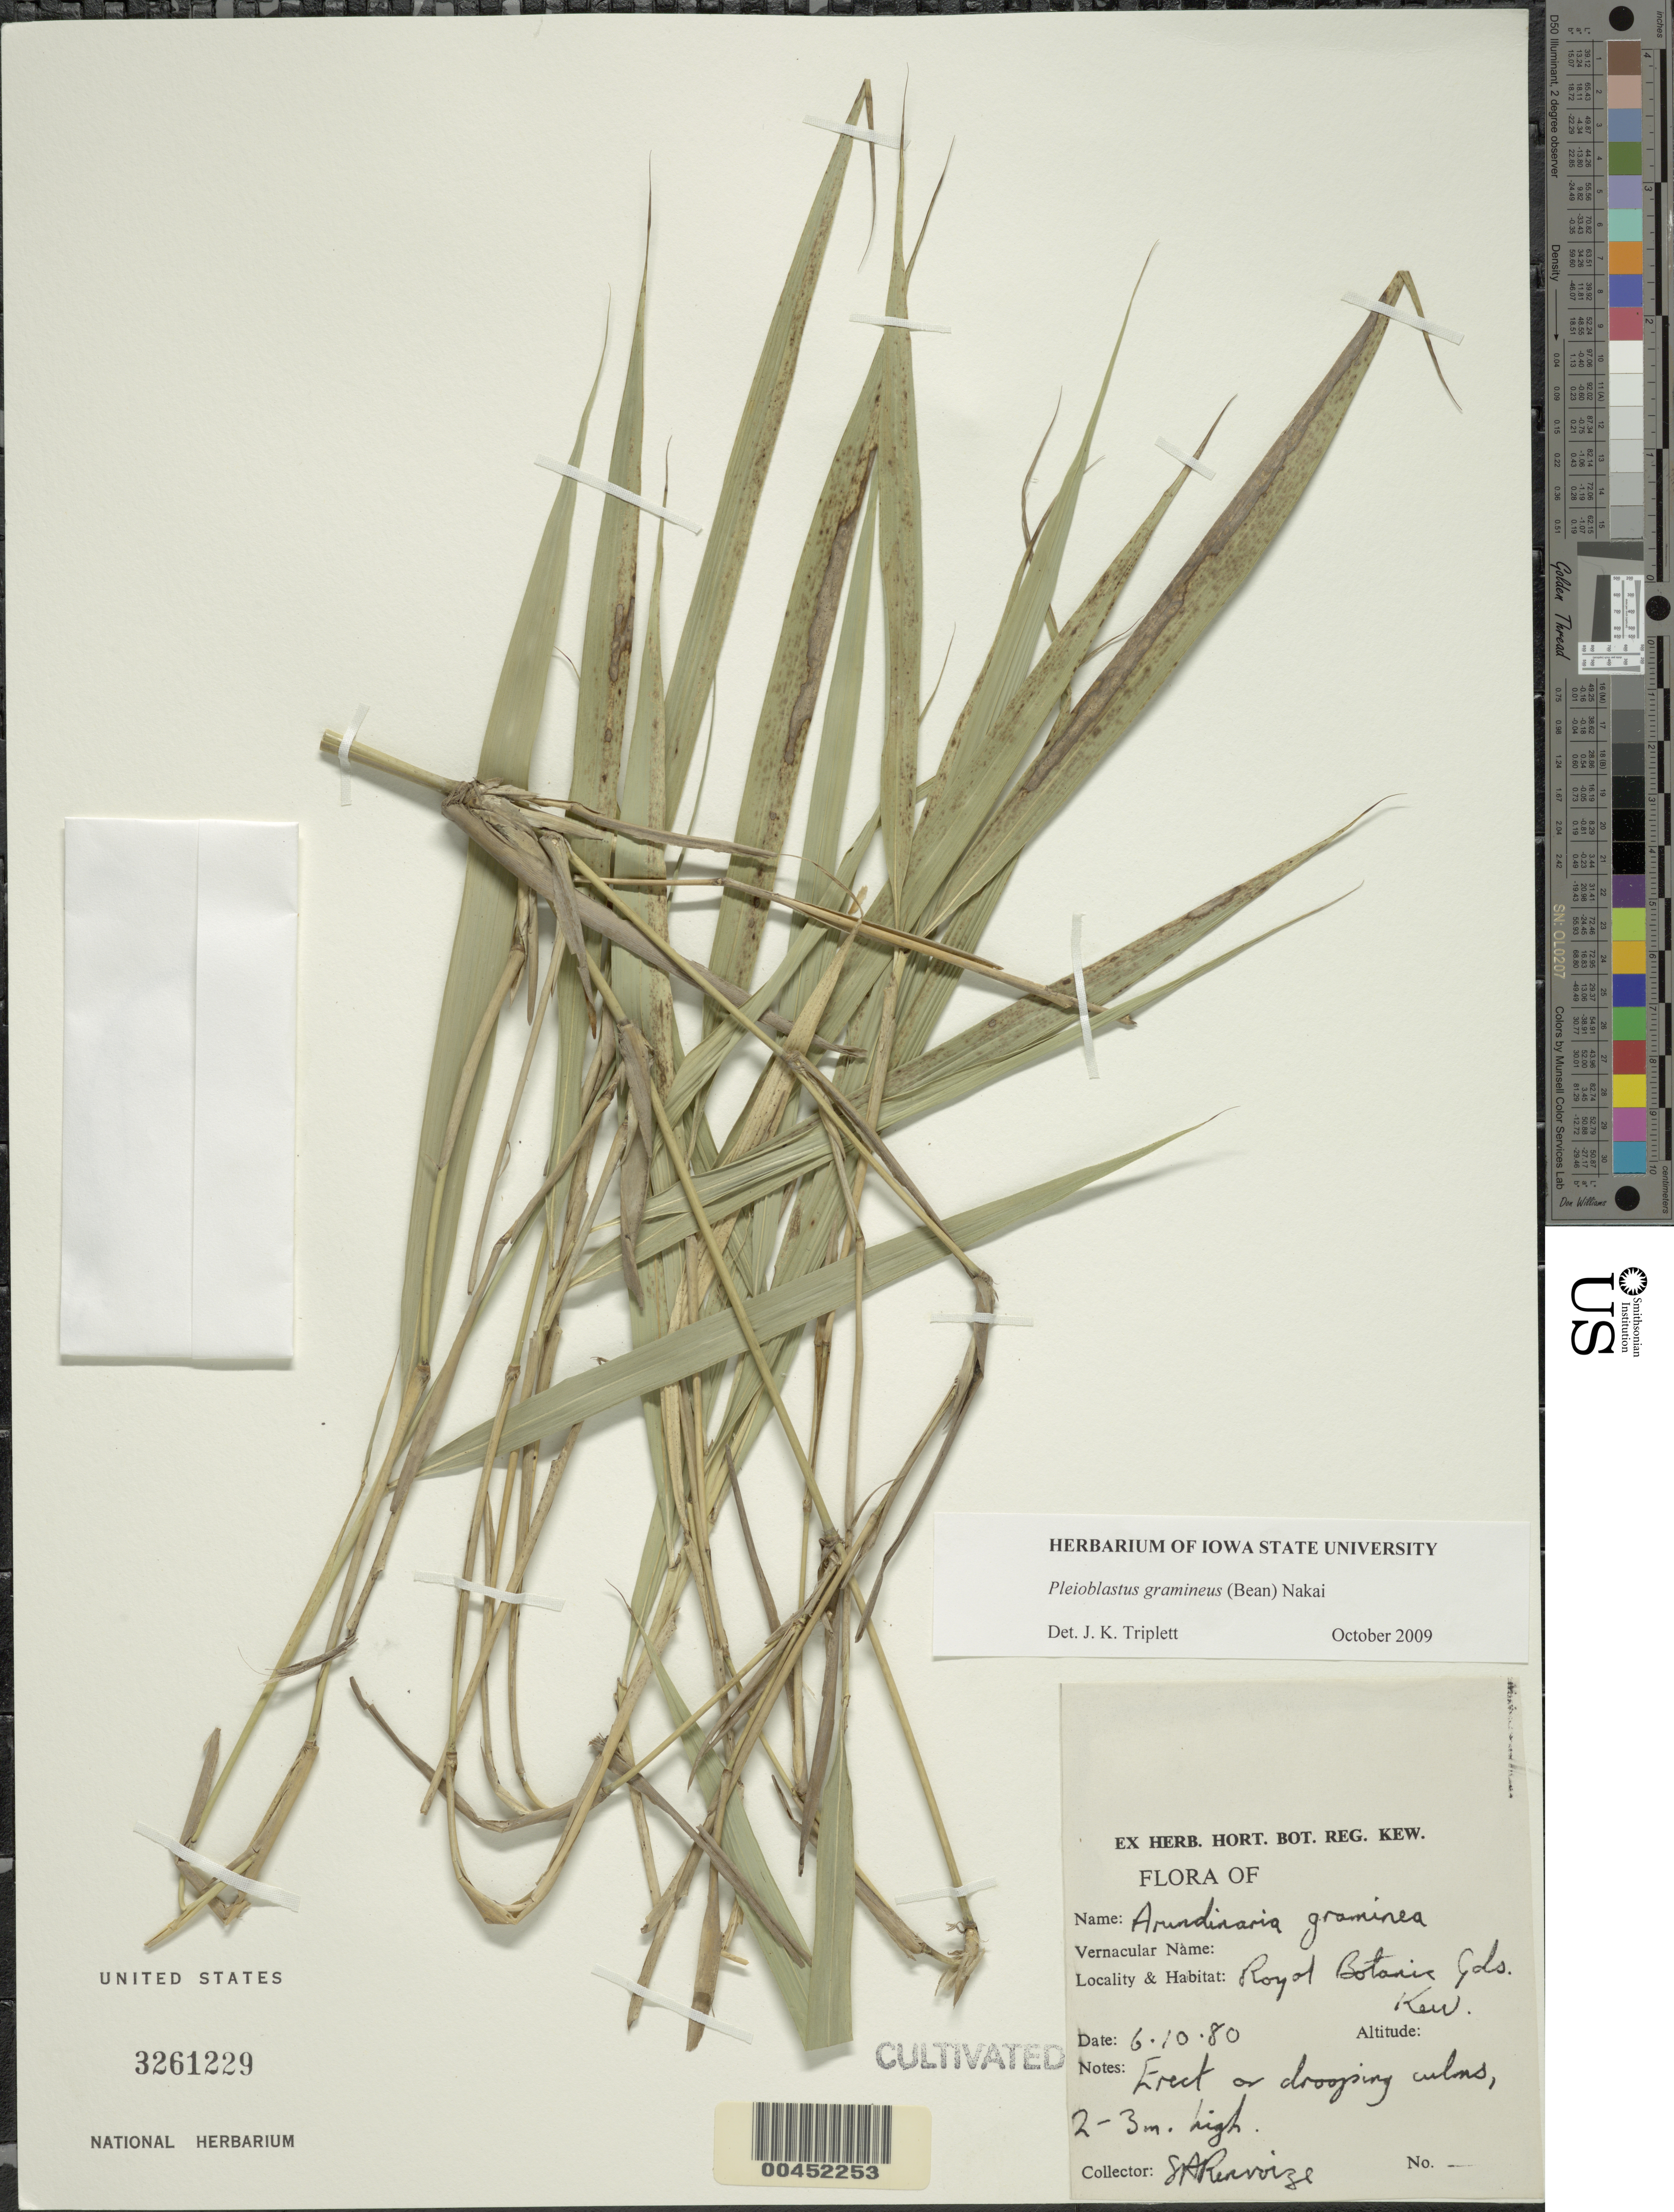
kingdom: Plantae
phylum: Tracheophyta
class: Liliopsida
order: Poales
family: Poaceae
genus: Pleioblastus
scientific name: Pleioblastus gramineus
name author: (Bean) Nakai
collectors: S. A. Renvoize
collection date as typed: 06 Oct 1980 or 10 Jun 1980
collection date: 1980-06-10 or 1980-10-06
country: United Kingdom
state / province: England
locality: Royal Botanic Gardens, Kew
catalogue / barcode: US 3261229